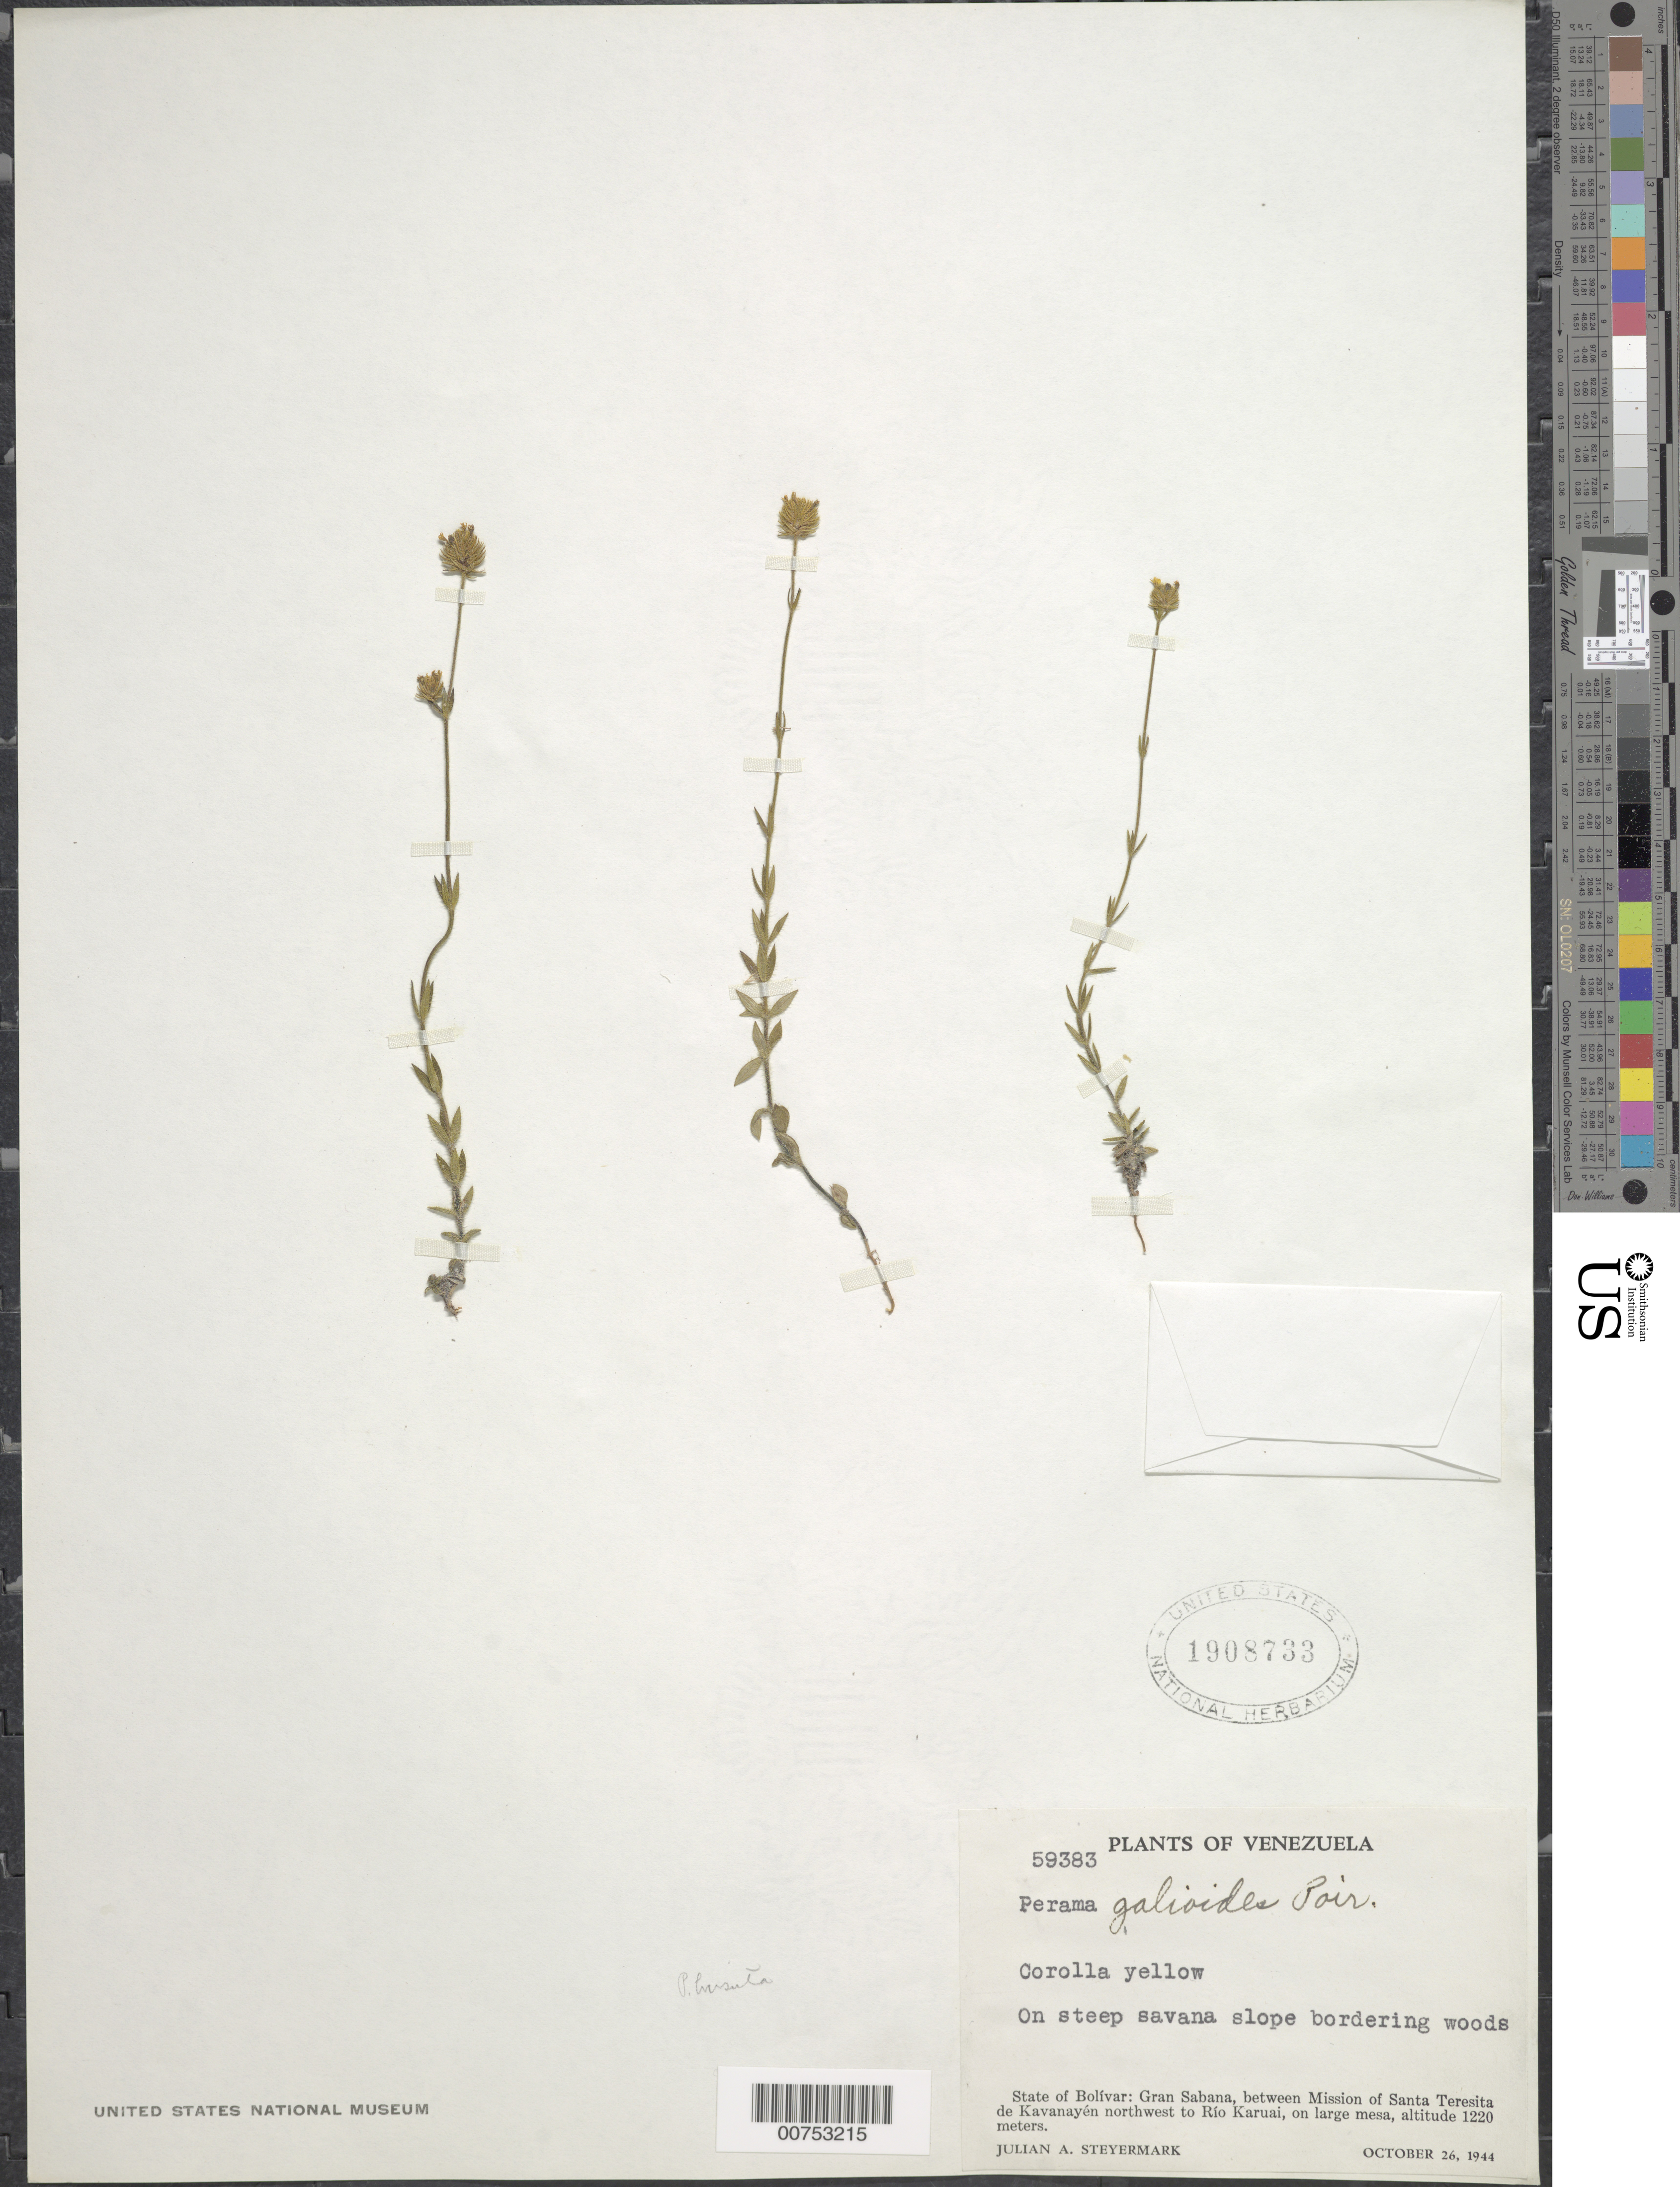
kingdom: Plantae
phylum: Tracheophyta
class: Magnoliopsida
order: Gentianales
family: Rubiaceae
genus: Perama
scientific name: Perama hirsuta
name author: Aubl.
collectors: J. Steyermark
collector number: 59383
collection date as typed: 26-Oct-44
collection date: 1944-10-26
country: Venezuela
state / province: Bolívar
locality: Gran Sabana, between Mission of Santa Teresita de Kavanayén NW to Río Karuai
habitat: Steep savanna slope bordering woods; on large mess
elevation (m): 1220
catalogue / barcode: US 1908733